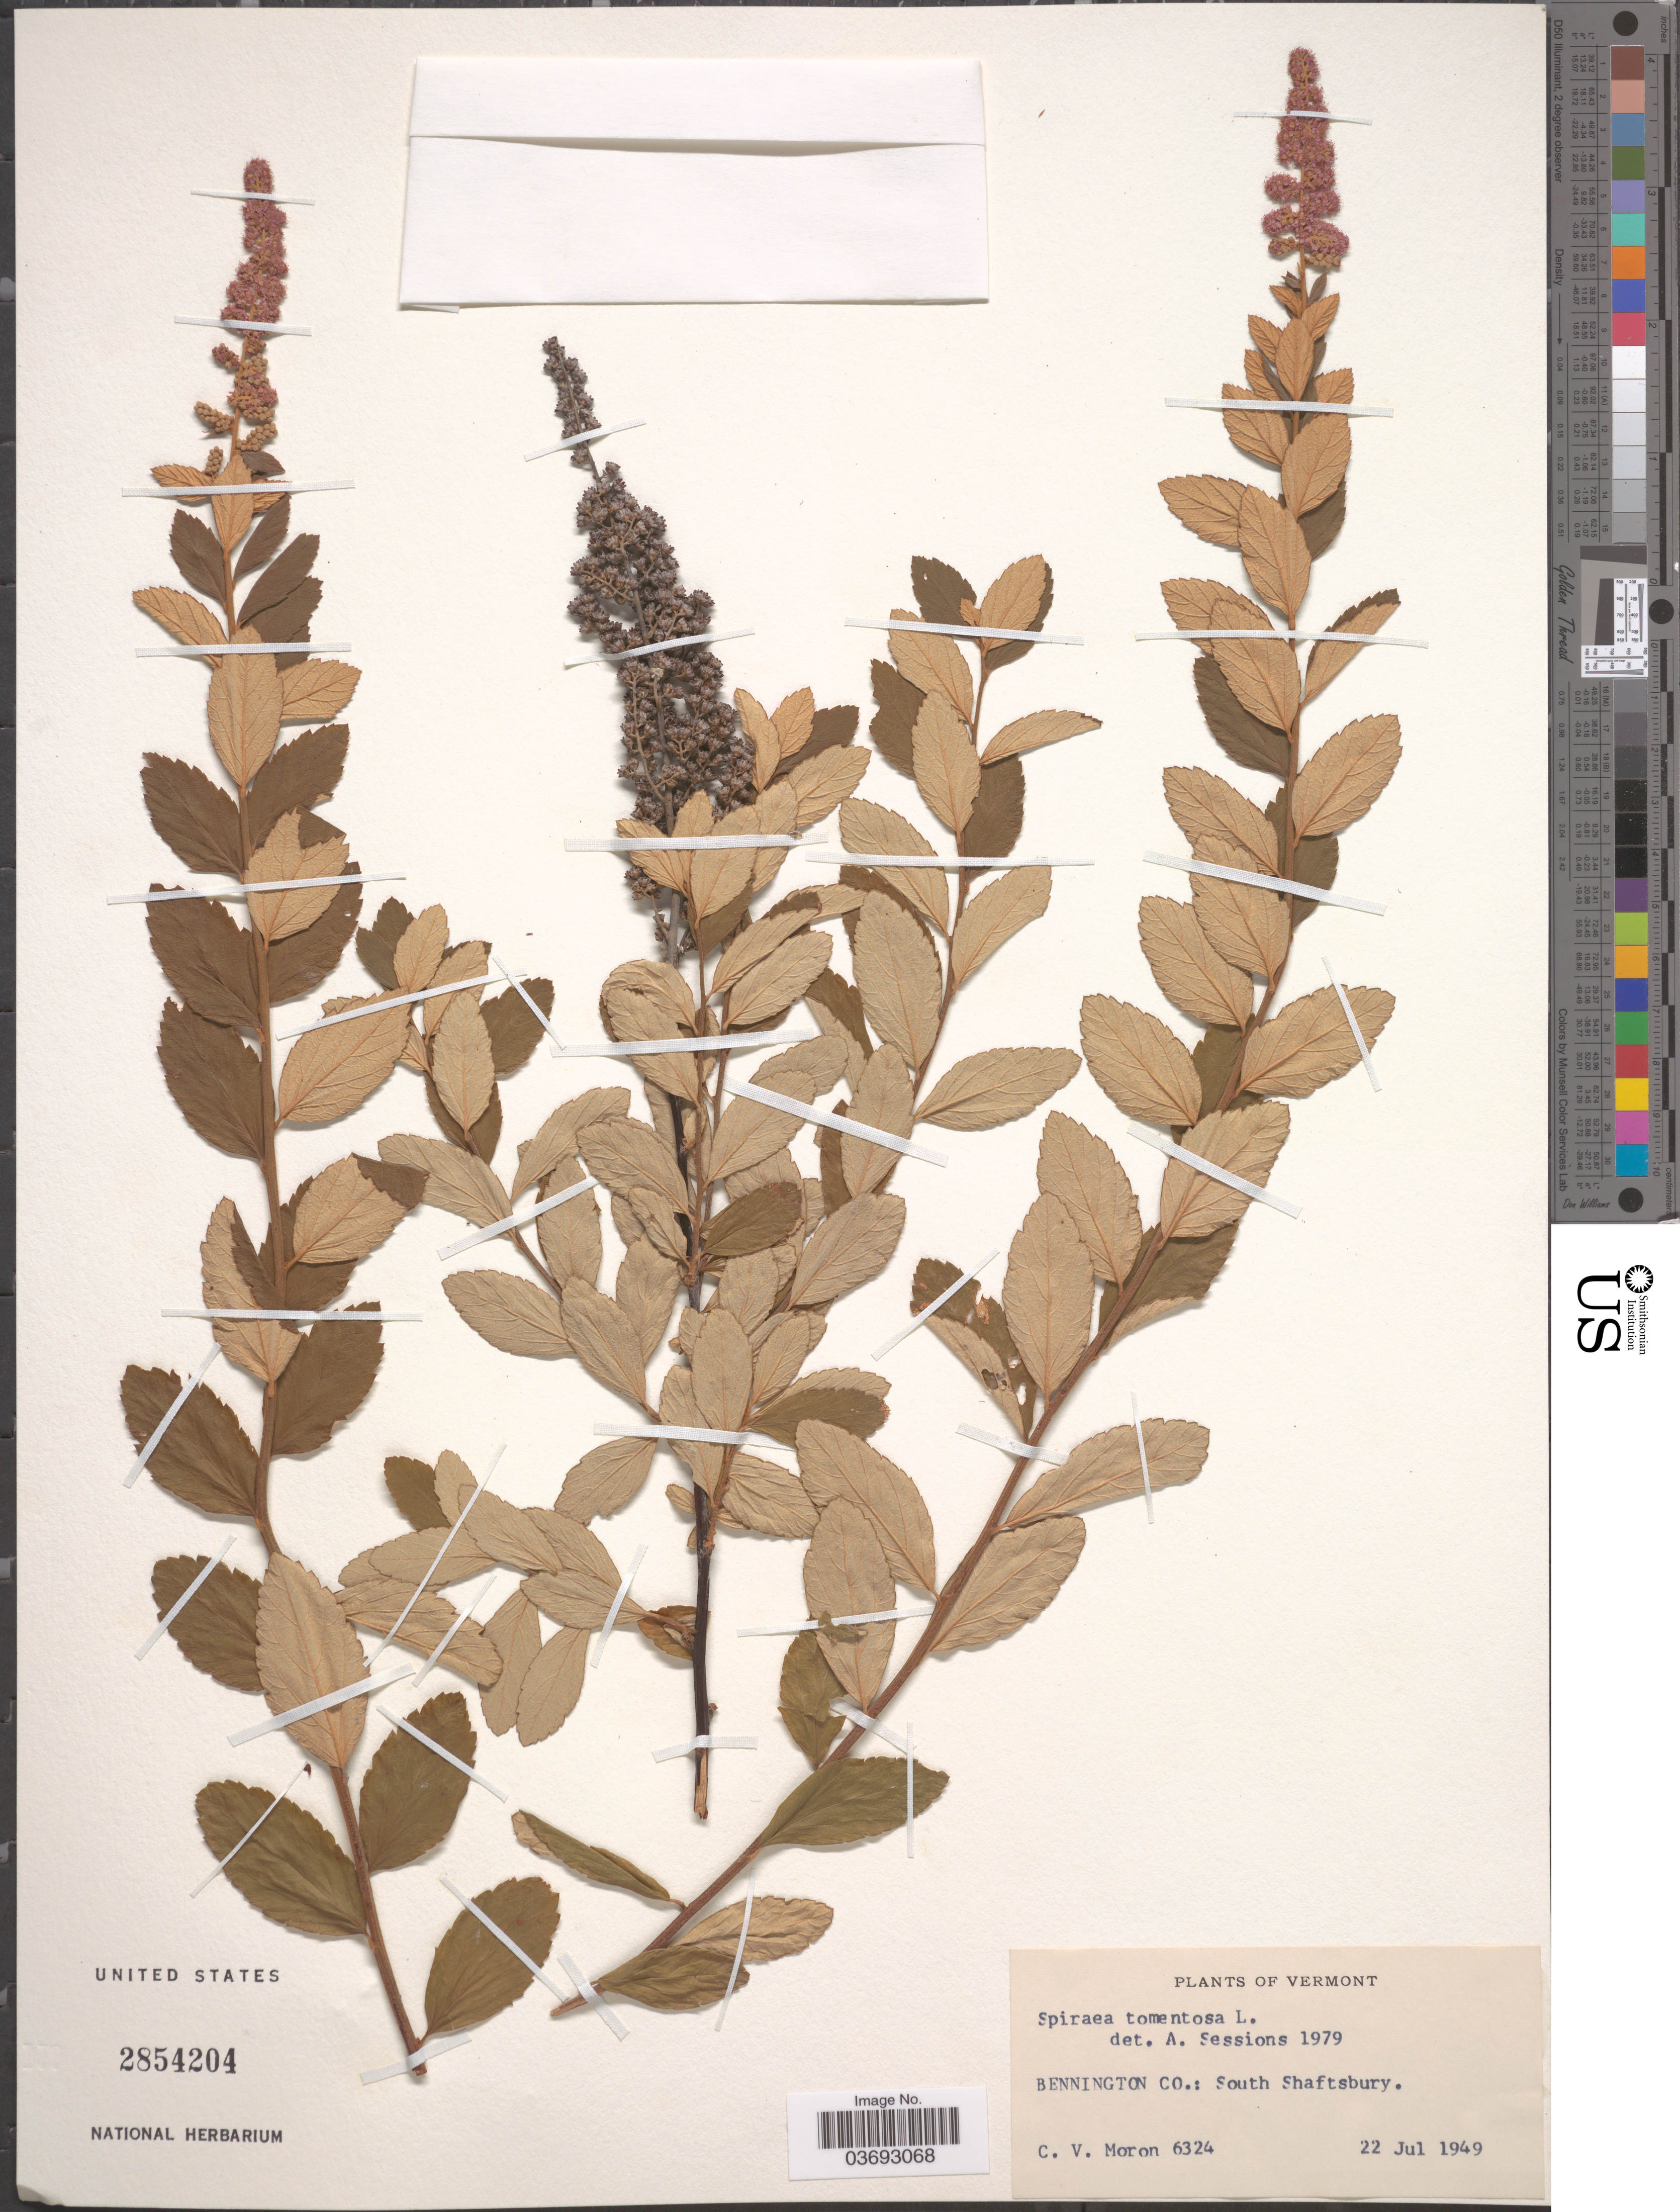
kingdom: Plantae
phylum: Tracheophyta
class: Magnoliopsida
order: Rosales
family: Rosaceae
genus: Spiraea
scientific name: Spiraea tomentosa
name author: L.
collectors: C. Moron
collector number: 6324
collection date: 1949-07-22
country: United States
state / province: Vermont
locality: Bennington Co.: South Shaftsburry.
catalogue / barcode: US 2854204